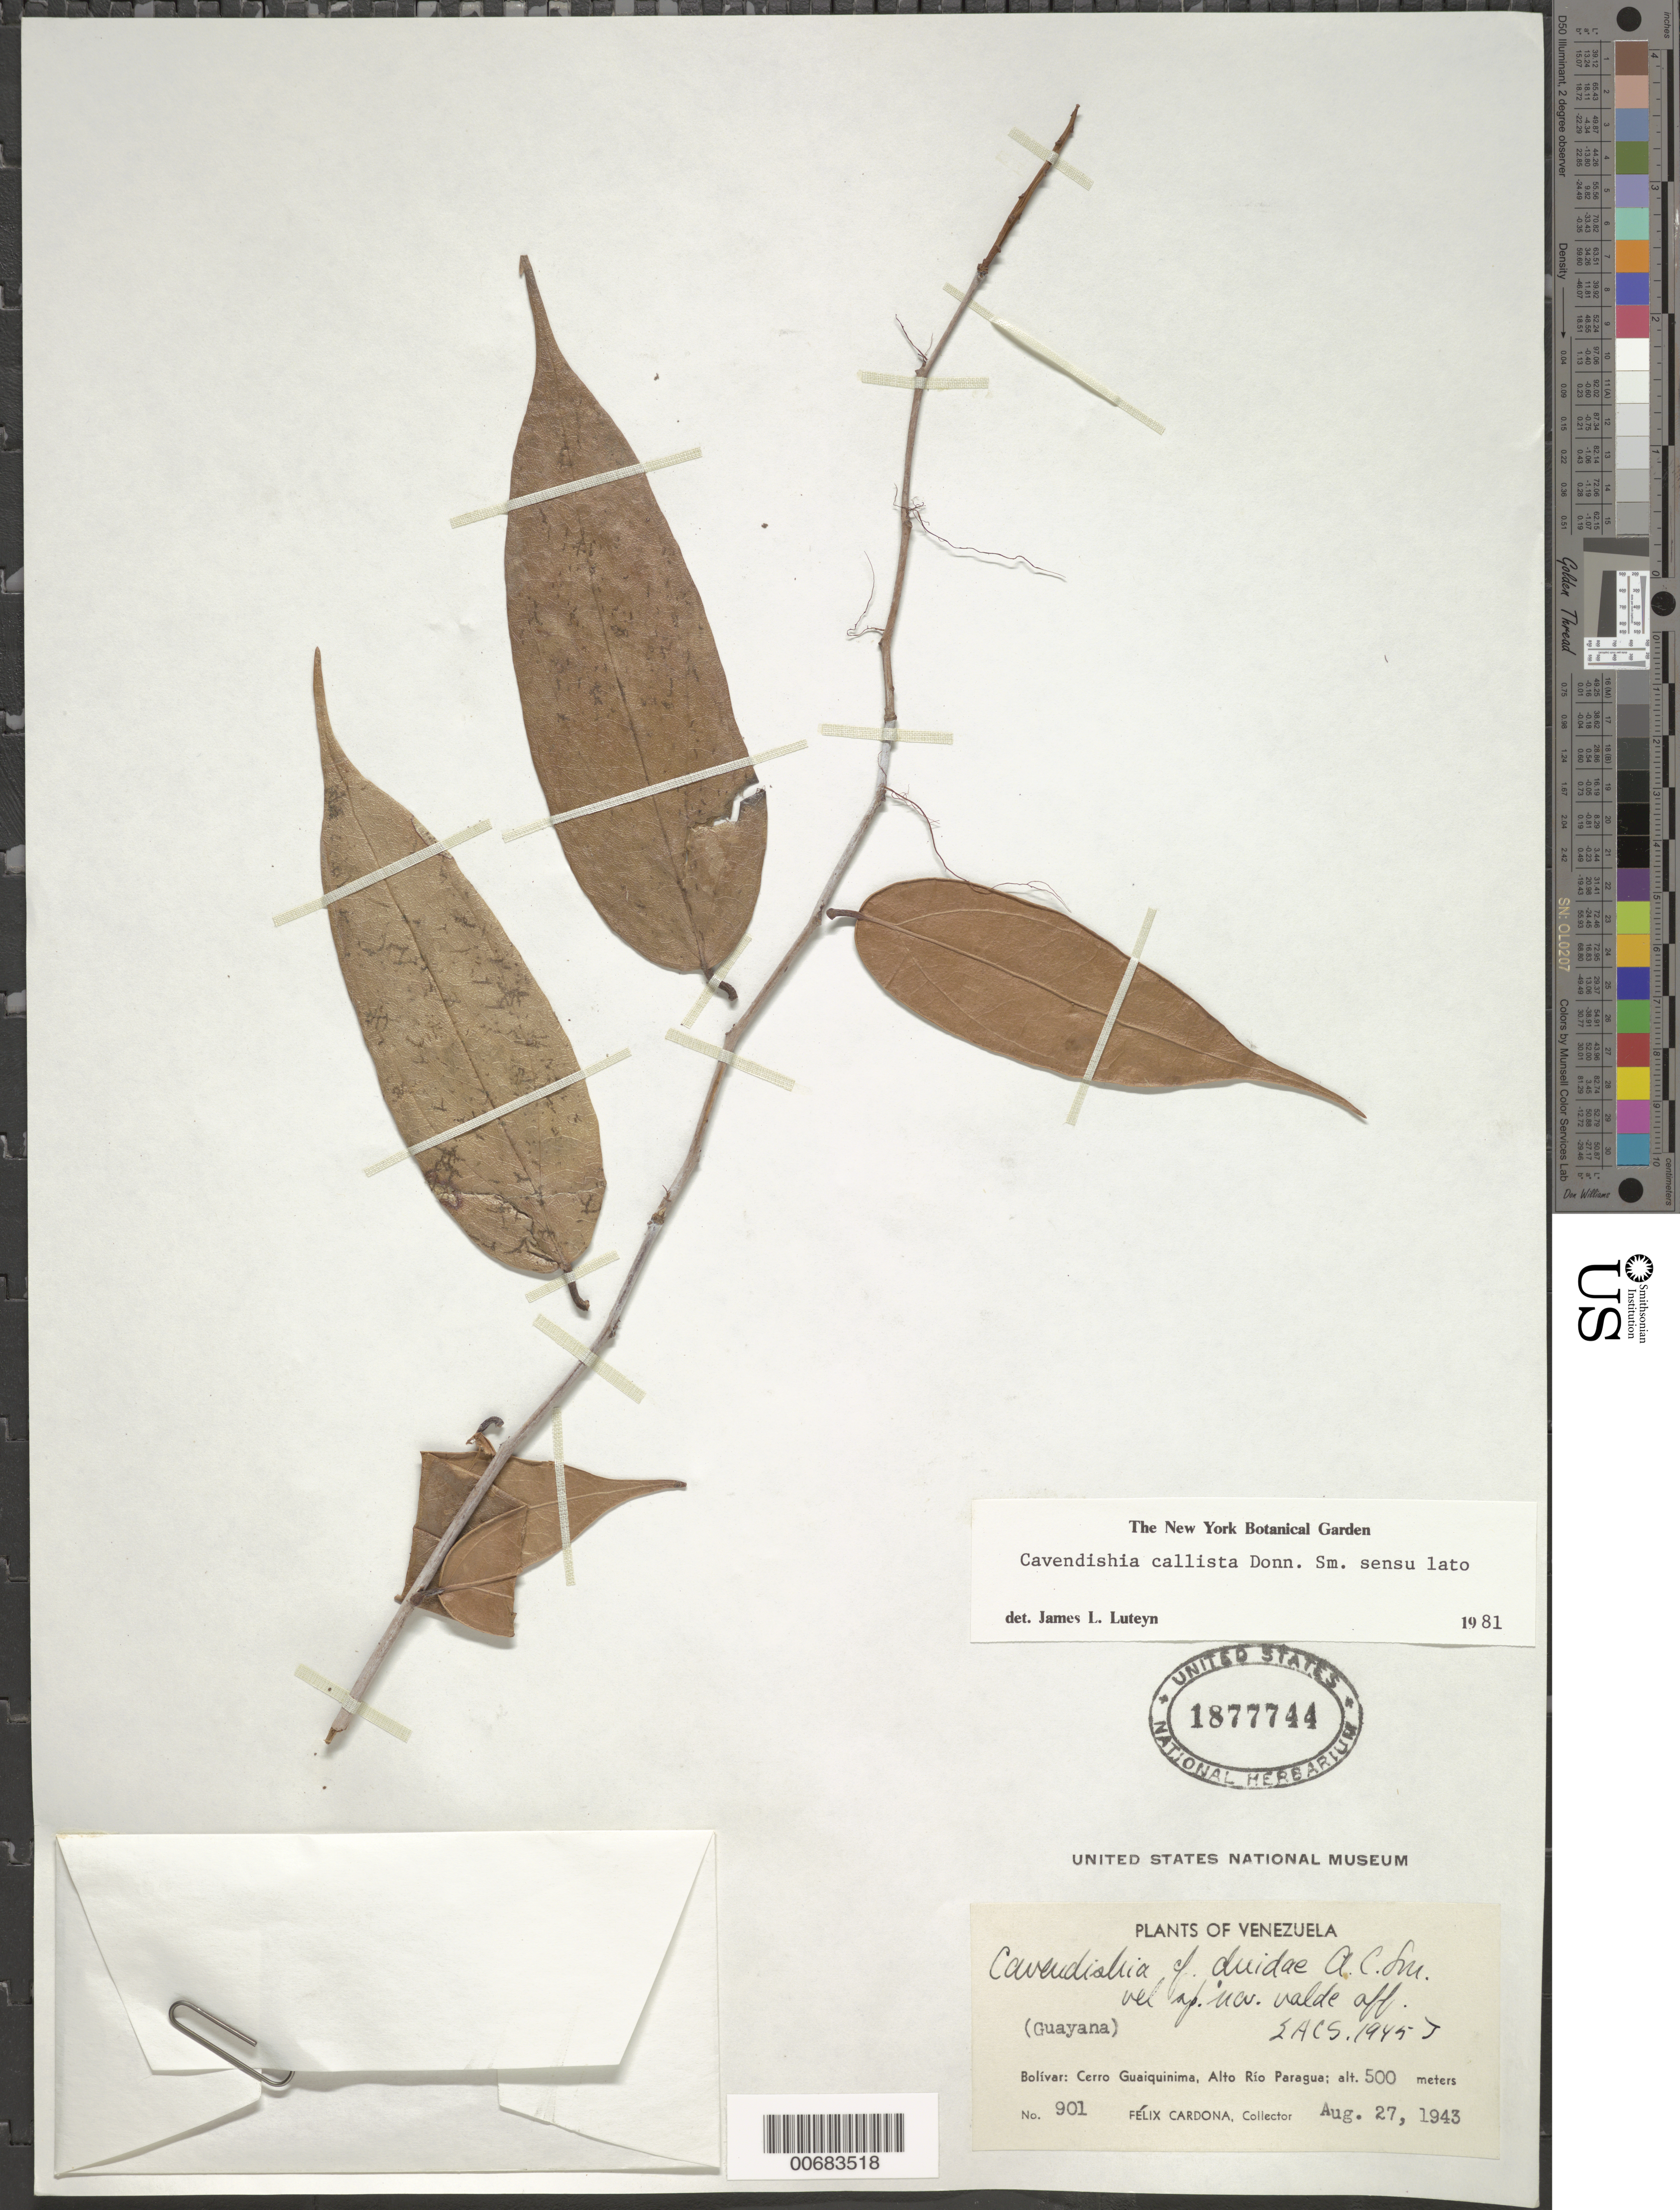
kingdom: Plantae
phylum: Tracheophyta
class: Magnoliopsida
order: Ericales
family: Ericaceae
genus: Cavendishia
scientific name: Cavendishia callista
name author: Donn. Sm.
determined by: Luteyn, J. L.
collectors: F. Cardona Puig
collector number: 901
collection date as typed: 27-Aug-43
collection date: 1943-08-27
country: Venezuela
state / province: Bolívar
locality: Alto Río Paragua, Cerro Guaiquinima (Guayana)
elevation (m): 500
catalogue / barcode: US 1877744